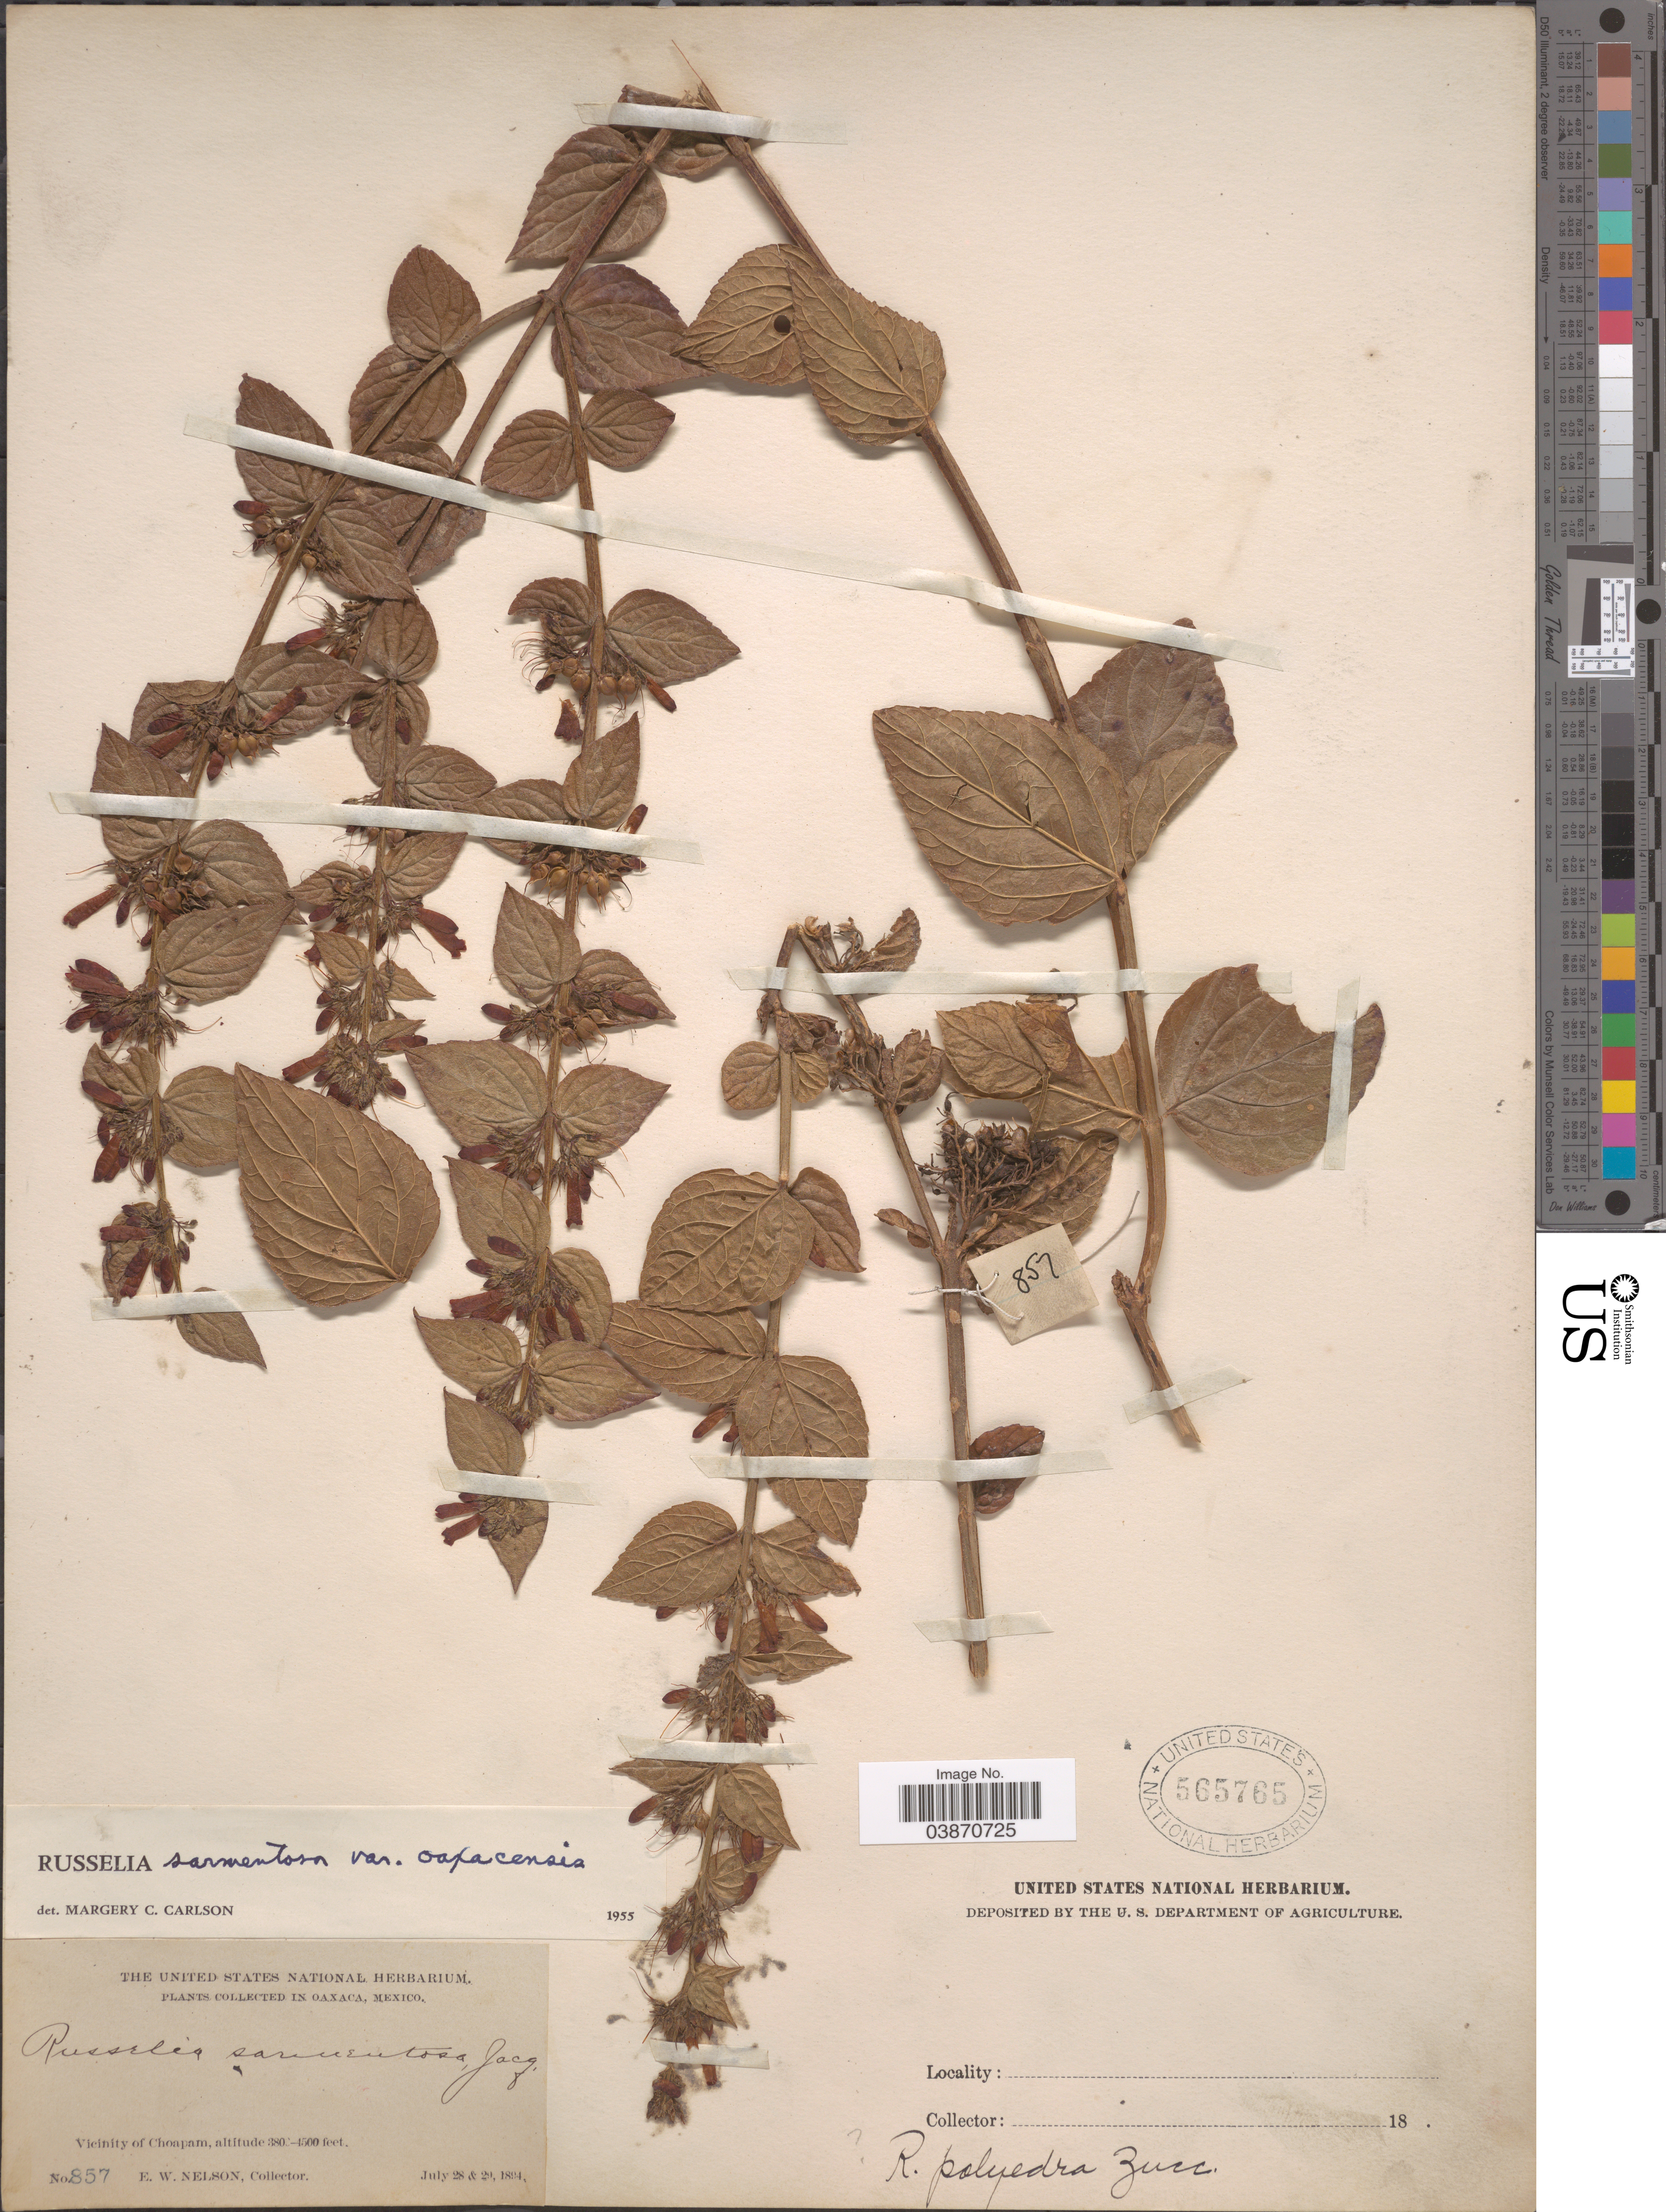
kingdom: Plantae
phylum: Tracheophyta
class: Magnoliopsida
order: Lamiales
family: Plantaginaceae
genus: Russelia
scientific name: Russelia sarmentosa var. oaxacensis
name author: Carlson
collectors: E. W. Nelson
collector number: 857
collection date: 1894-07-28/1894-07-29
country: Mexico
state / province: Oaxaca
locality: Vicinity of Choapam.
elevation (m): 1159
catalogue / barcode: US 565765